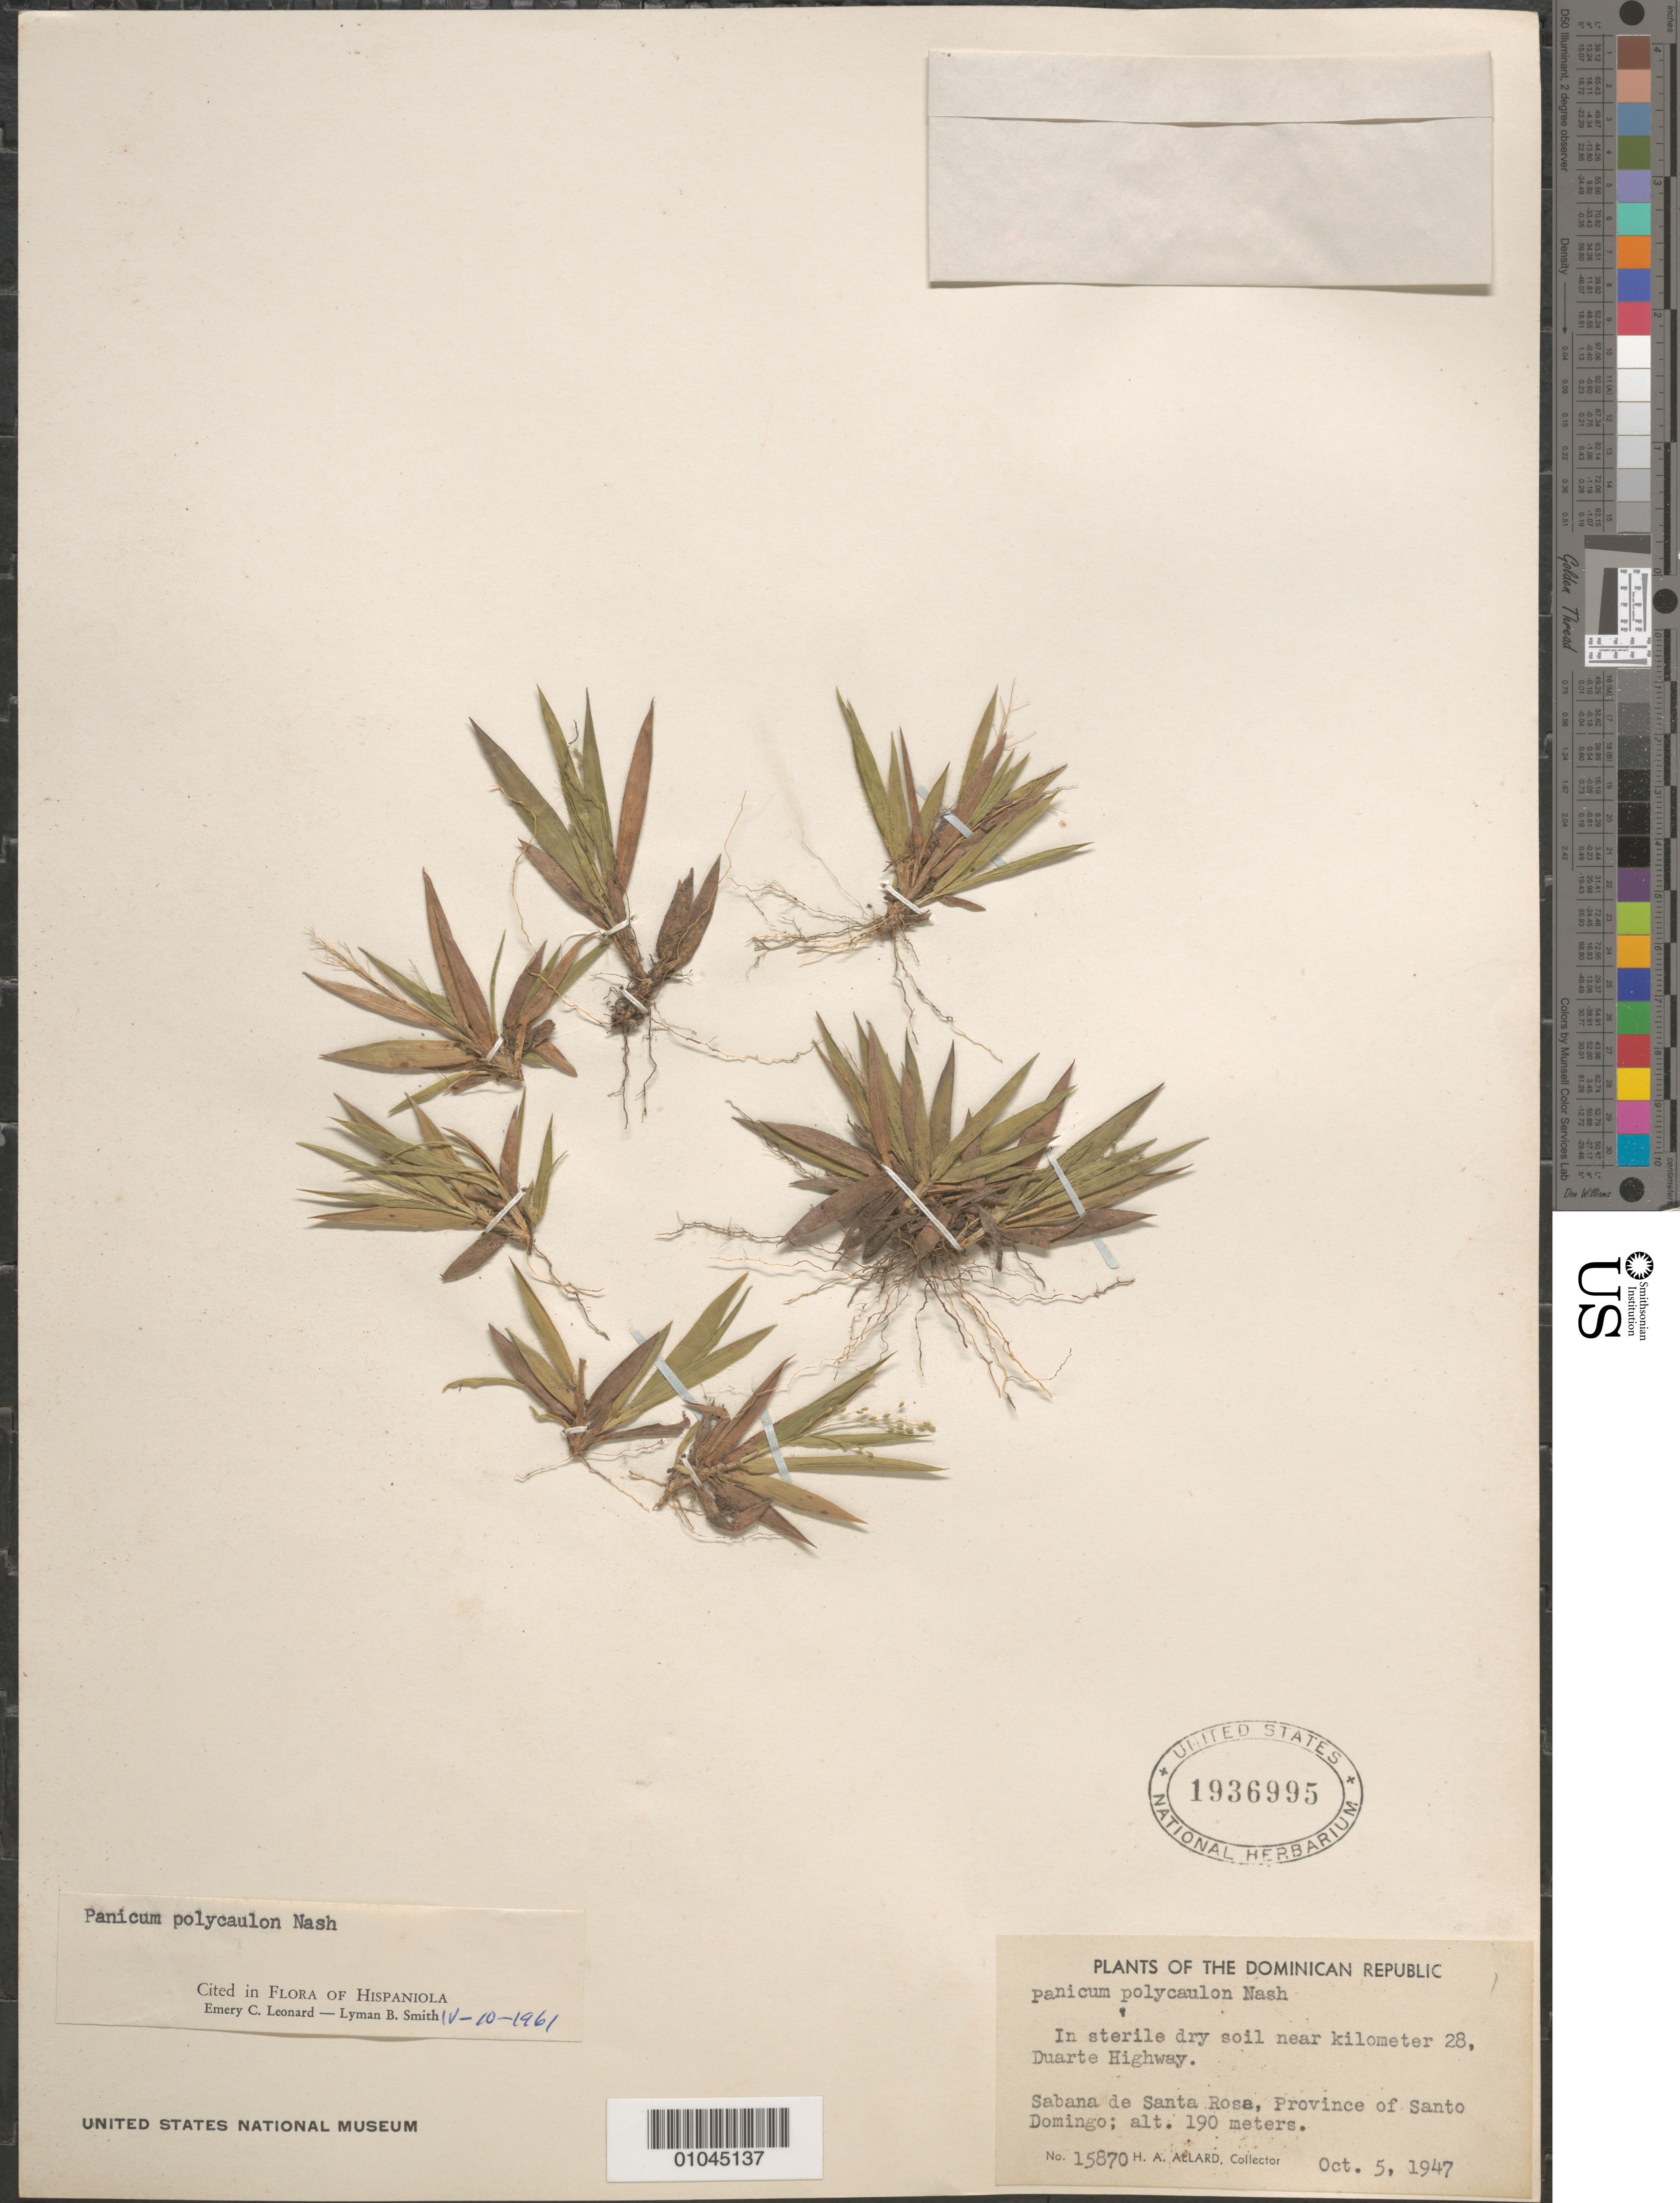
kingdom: Plantae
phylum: Tracheophyta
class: Liliopsida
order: Poales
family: Poaceae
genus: Panicum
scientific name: Panicum polycaulon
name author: Nash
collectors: H. A. Allard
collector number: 15870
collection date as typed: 05 Oct 1947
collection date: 1947-10-05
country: Dominican Republic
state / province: Distrito Nacional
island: Hispaniola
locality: Sabana de Santa Rosa, near km 28, Duarte Highway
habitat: in sterile dry soil near highway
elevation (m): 190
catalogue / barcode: US 1936995